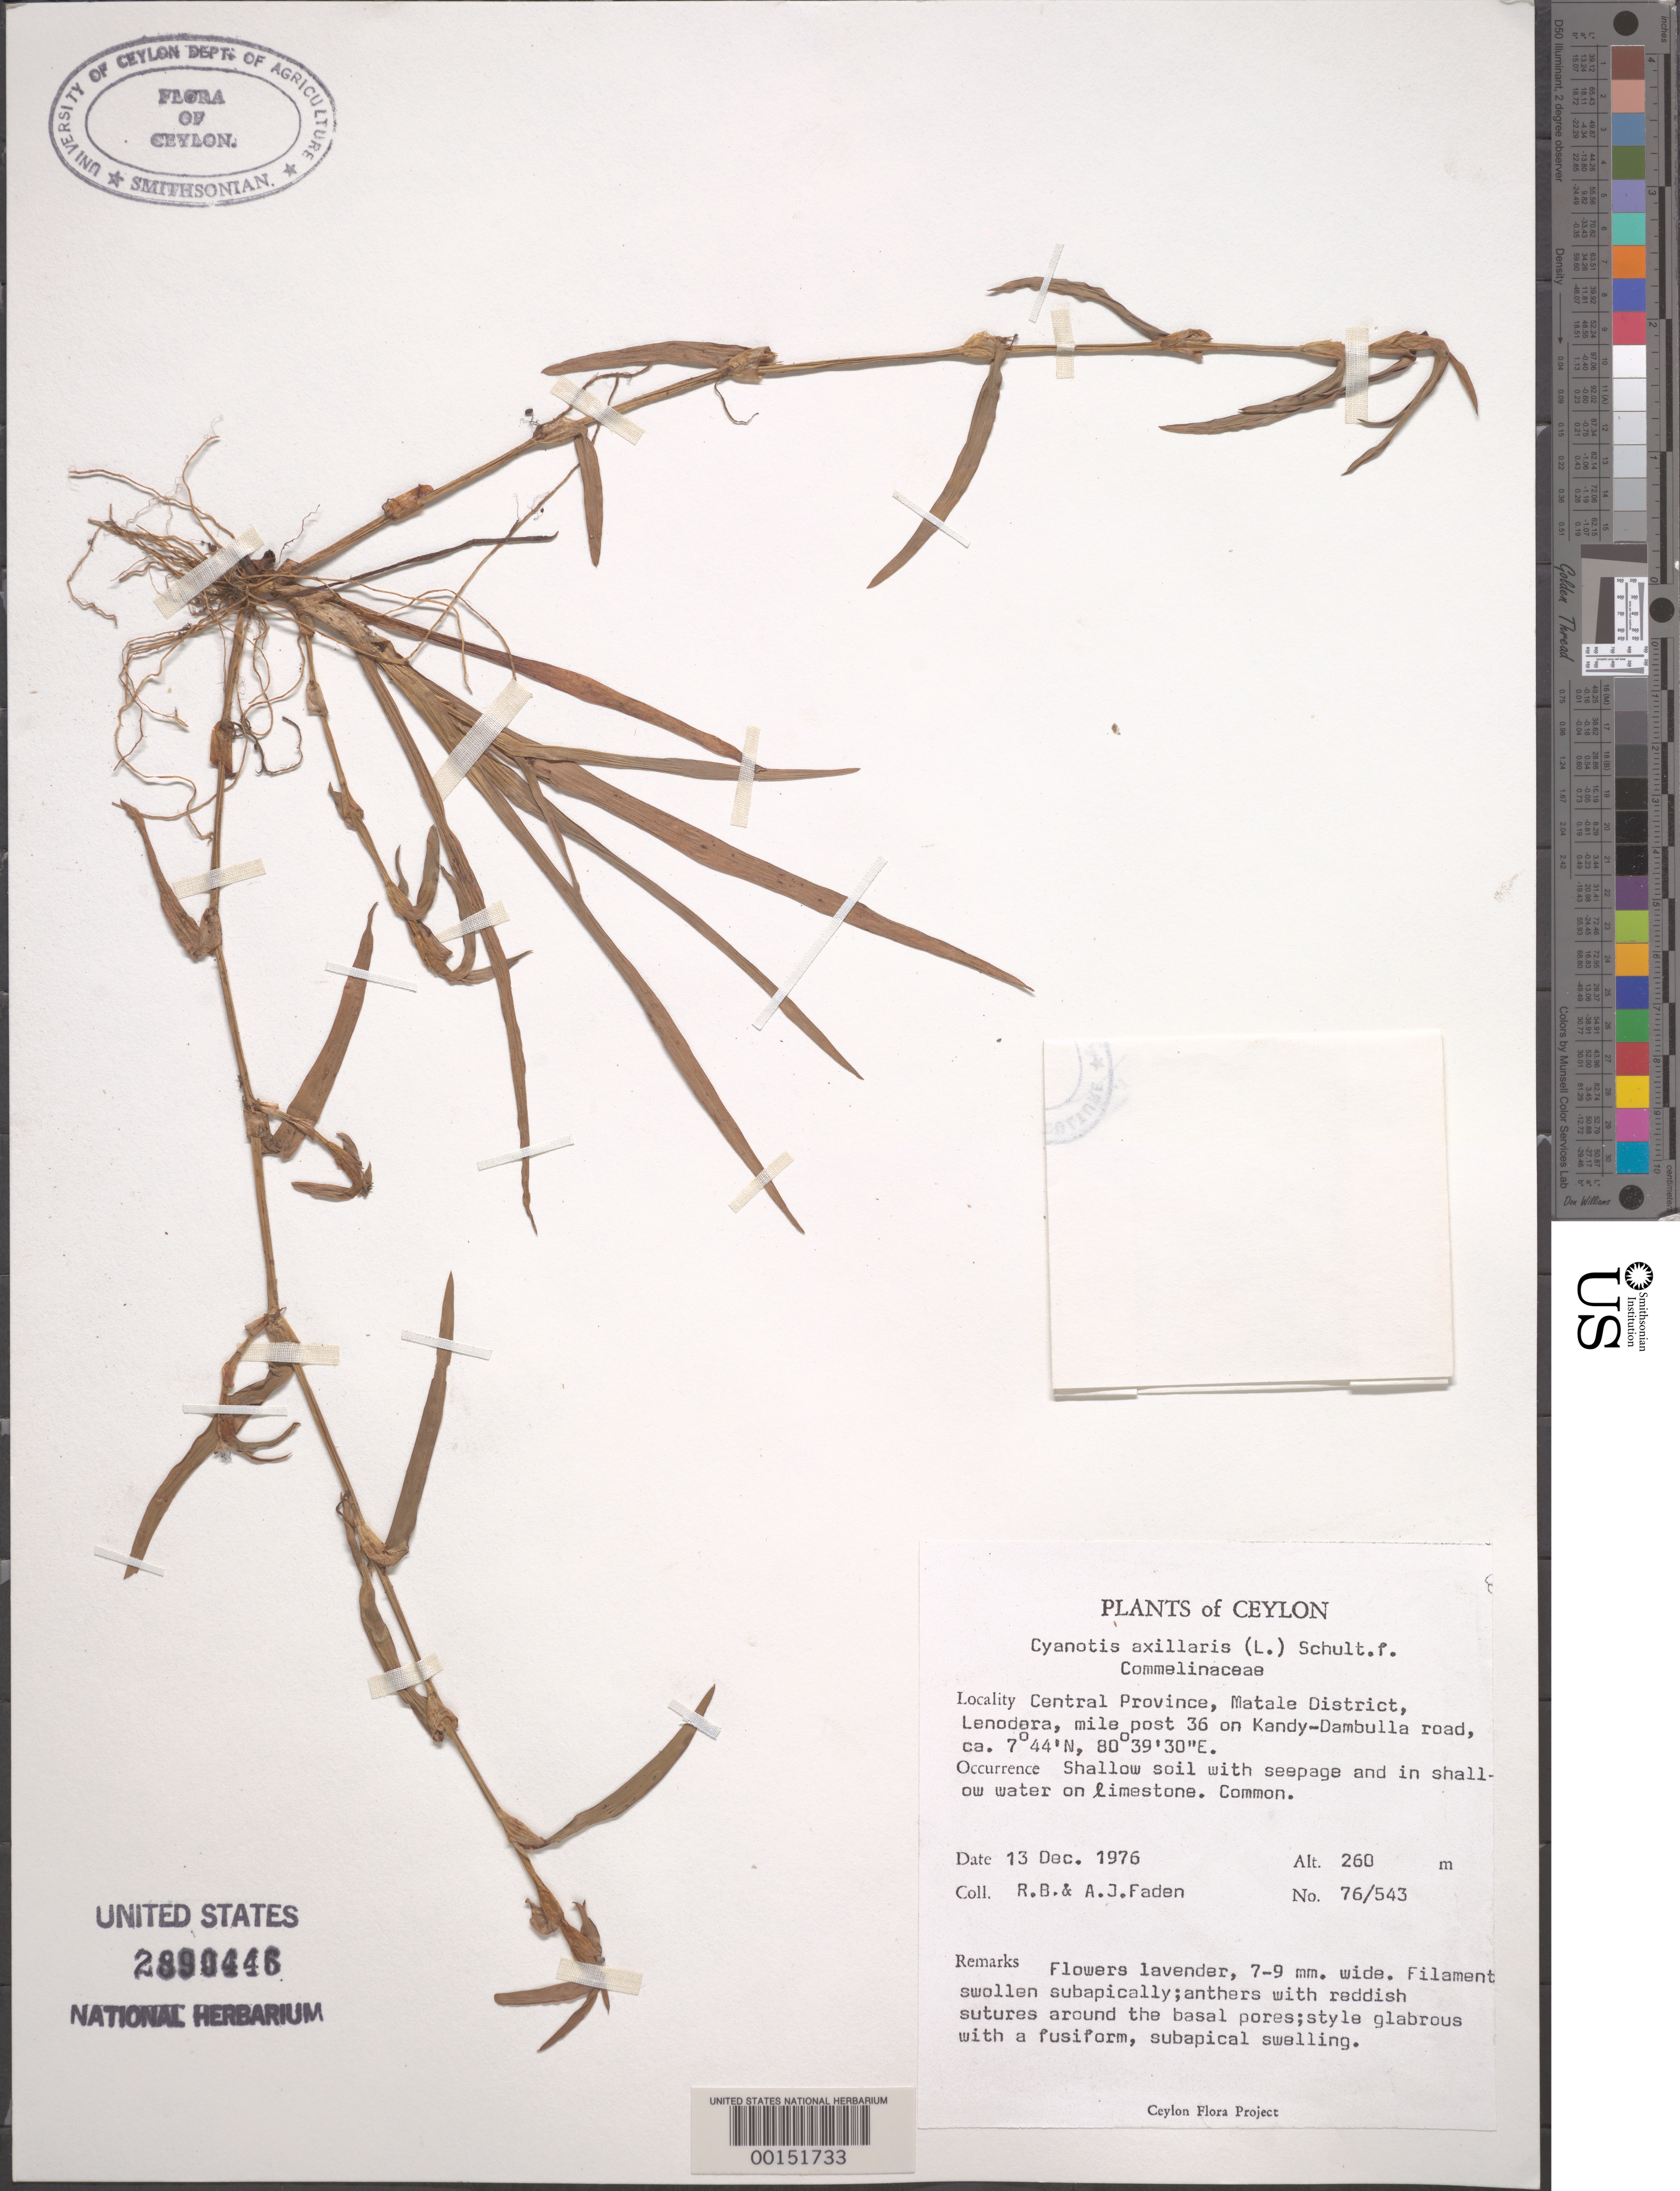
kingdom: Plantae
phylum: Tracheophyta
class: Liliopsida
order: Commelinales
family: Commelinaceae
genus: Cyanotis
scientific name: Cyanotis axillaris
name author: (L.) D. Don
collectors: R. B. Faden & A. J. Faden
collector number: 76/543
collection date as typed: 13 Dec 1976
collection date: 1976-12-13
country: Sri Lanka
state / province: Central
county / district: Matale Dist.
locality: Lenodora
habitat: Wet shallow soil on limestone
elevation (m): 260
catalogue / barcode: US 2890446